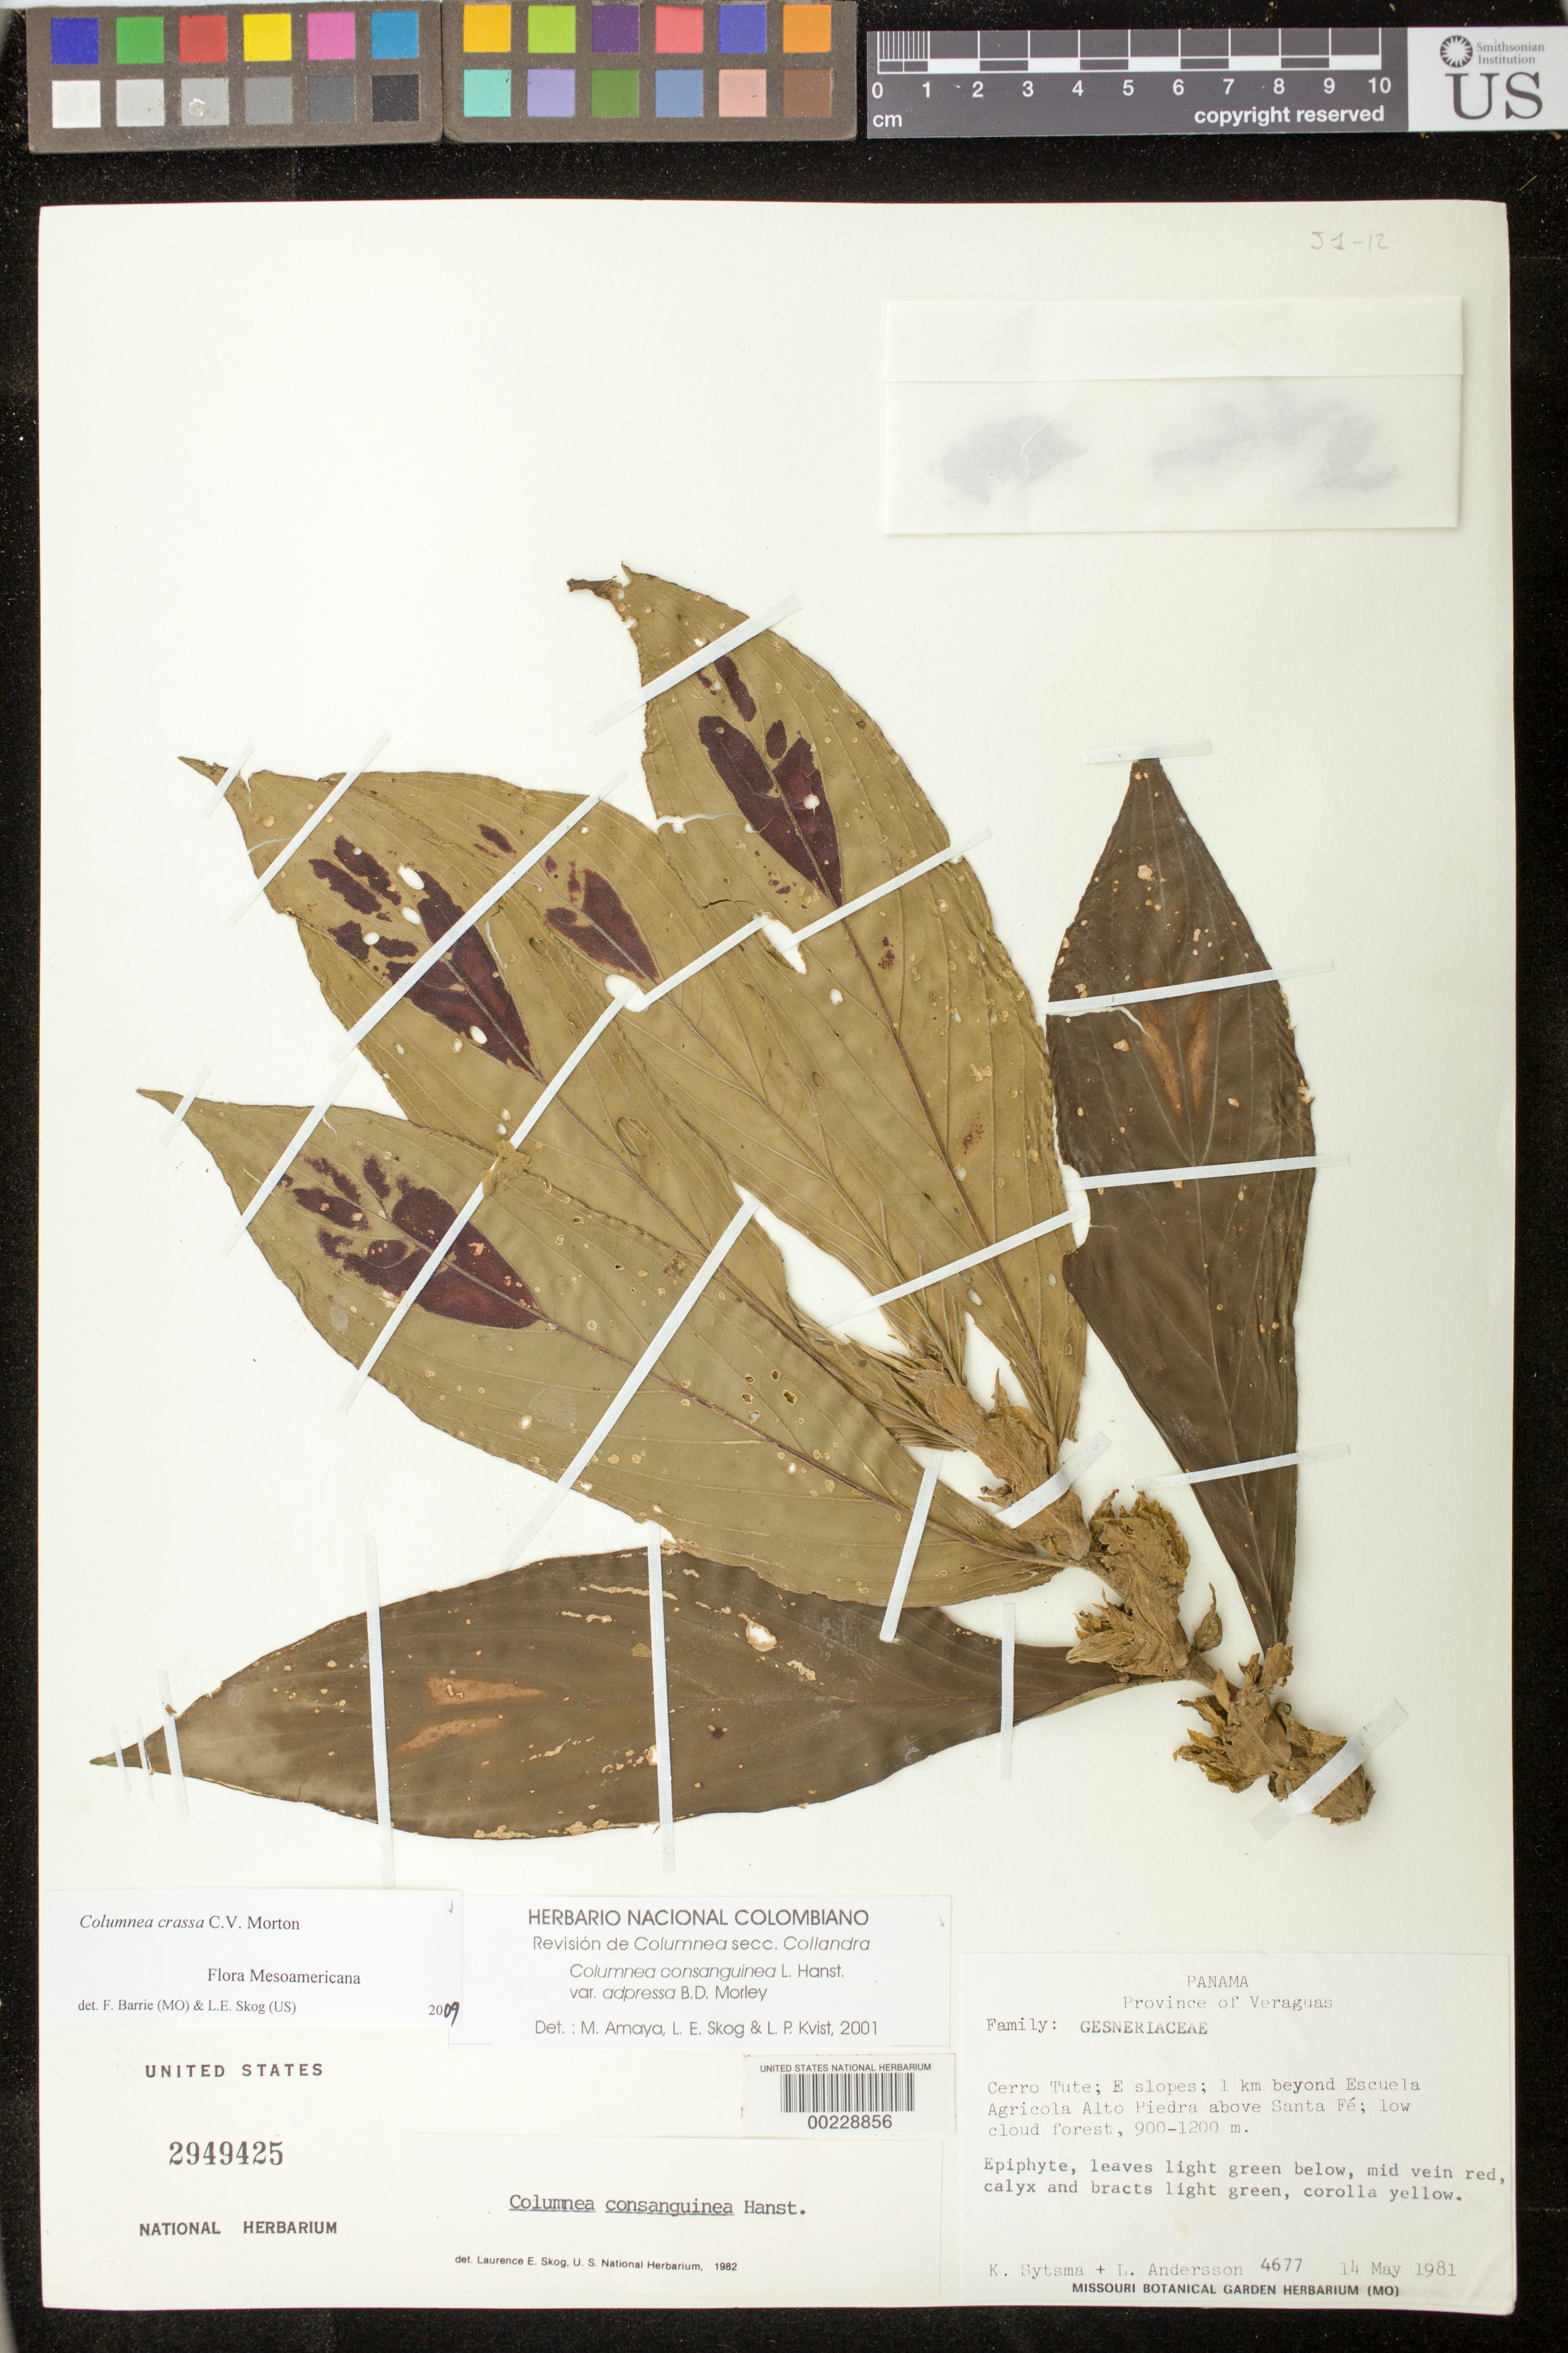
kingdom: Plantae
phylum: Tracheophyta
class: Magnoliopsida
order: Lamiales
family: Gesneriaceae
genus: Columnea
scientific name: Columnea crassa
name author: C.V. Morton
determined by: Barrie, F. R.; Skog, Laurence E.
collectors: K. J. Sytsma & L. Andersson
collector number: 4677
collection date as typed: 14 May 1981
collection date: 1981-05-14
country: Panama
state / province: Veraguas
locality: Cerro Tute; E slopes; 1 km beyond Escuela Agricola Alto Piedra above Santa Fé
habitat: Low cloud forest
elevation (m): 900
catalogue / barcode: US 2949425